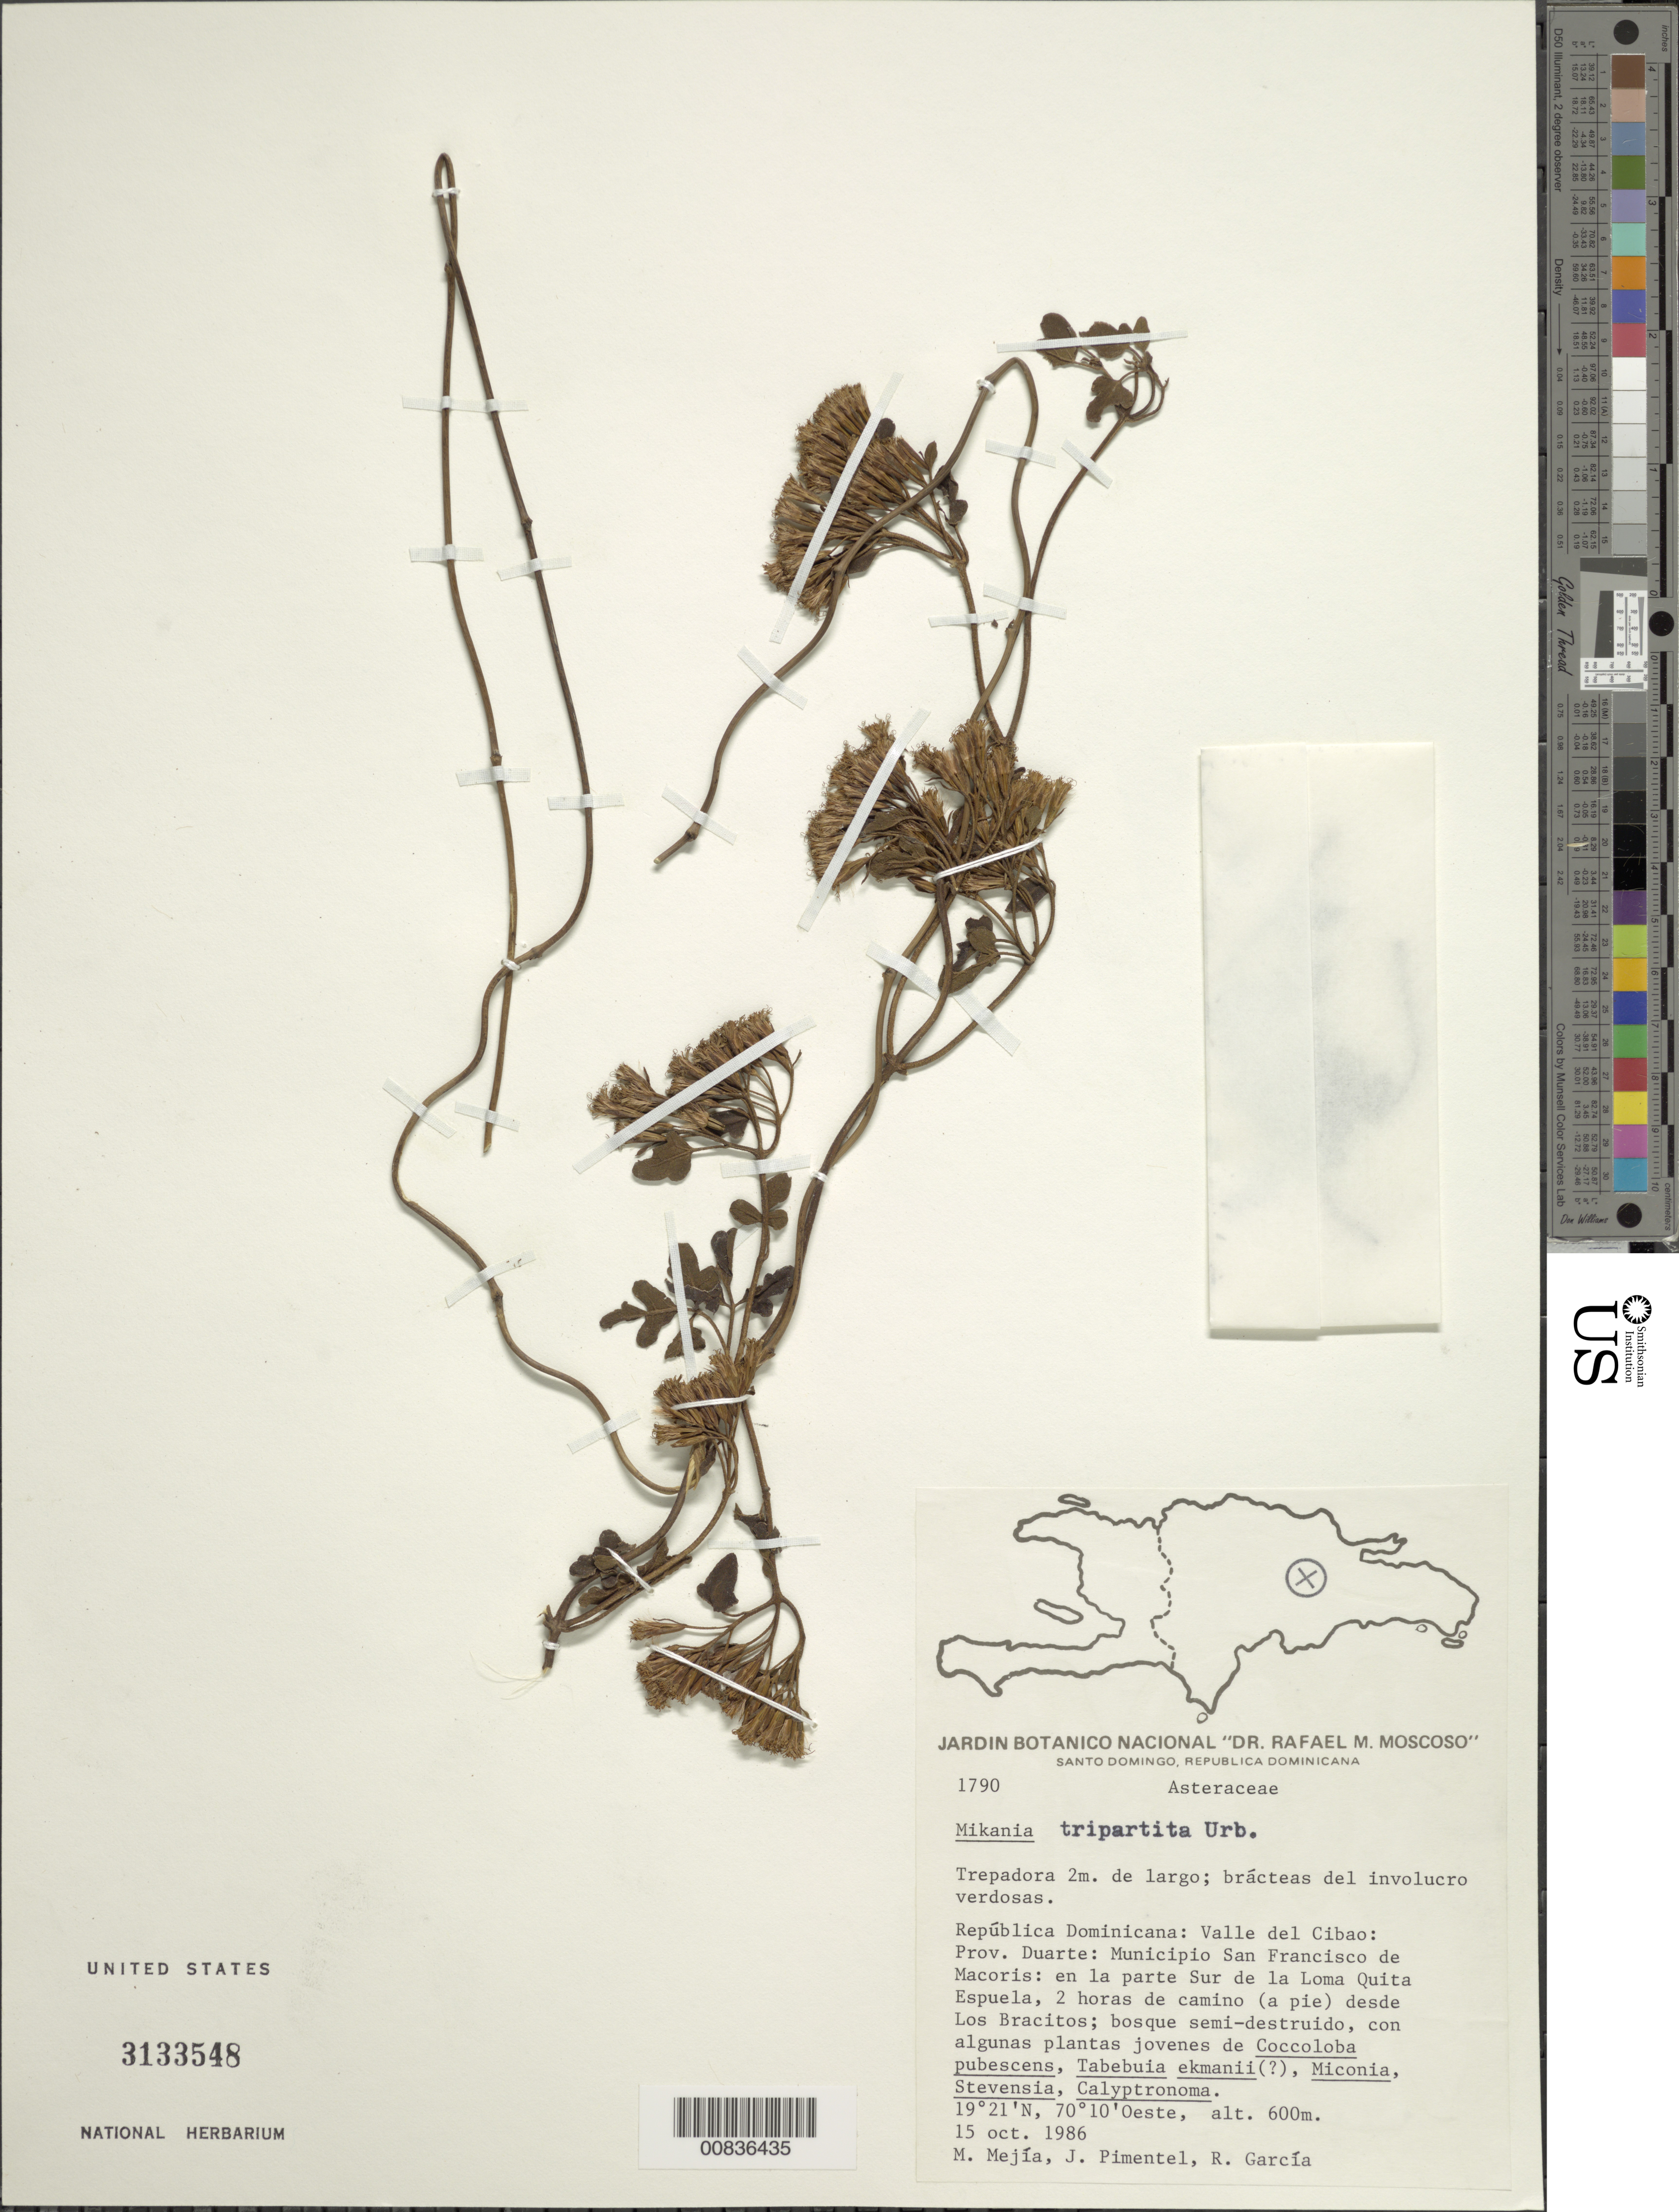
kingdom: Plantae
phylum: Tracheophyta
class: Magnoliopsida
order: Asterales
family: Asteraceae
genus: Mikania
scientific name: Mikania tripartita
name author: Urb. & Nied.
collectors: M. Mejia, J. Pimentel & R. G. García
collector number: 1790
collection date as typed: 15 Oct 1986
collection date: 1986-10-15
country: Dominican Republic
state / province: Duarte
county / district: San Francisco de Macoris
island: Hispaniola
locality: Valle del Cibao, en la parte Sur de la Loma Quita Espuela, 2 horas de camino (a pie) desde Los Bracitos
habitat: Bosque semi-destruido, con algunas plantas jovenes de Coccoloba pubecscens, Tabebuia ekmanii (?), Miconia, Stevensia,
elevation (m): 600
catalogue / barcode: US 3133548